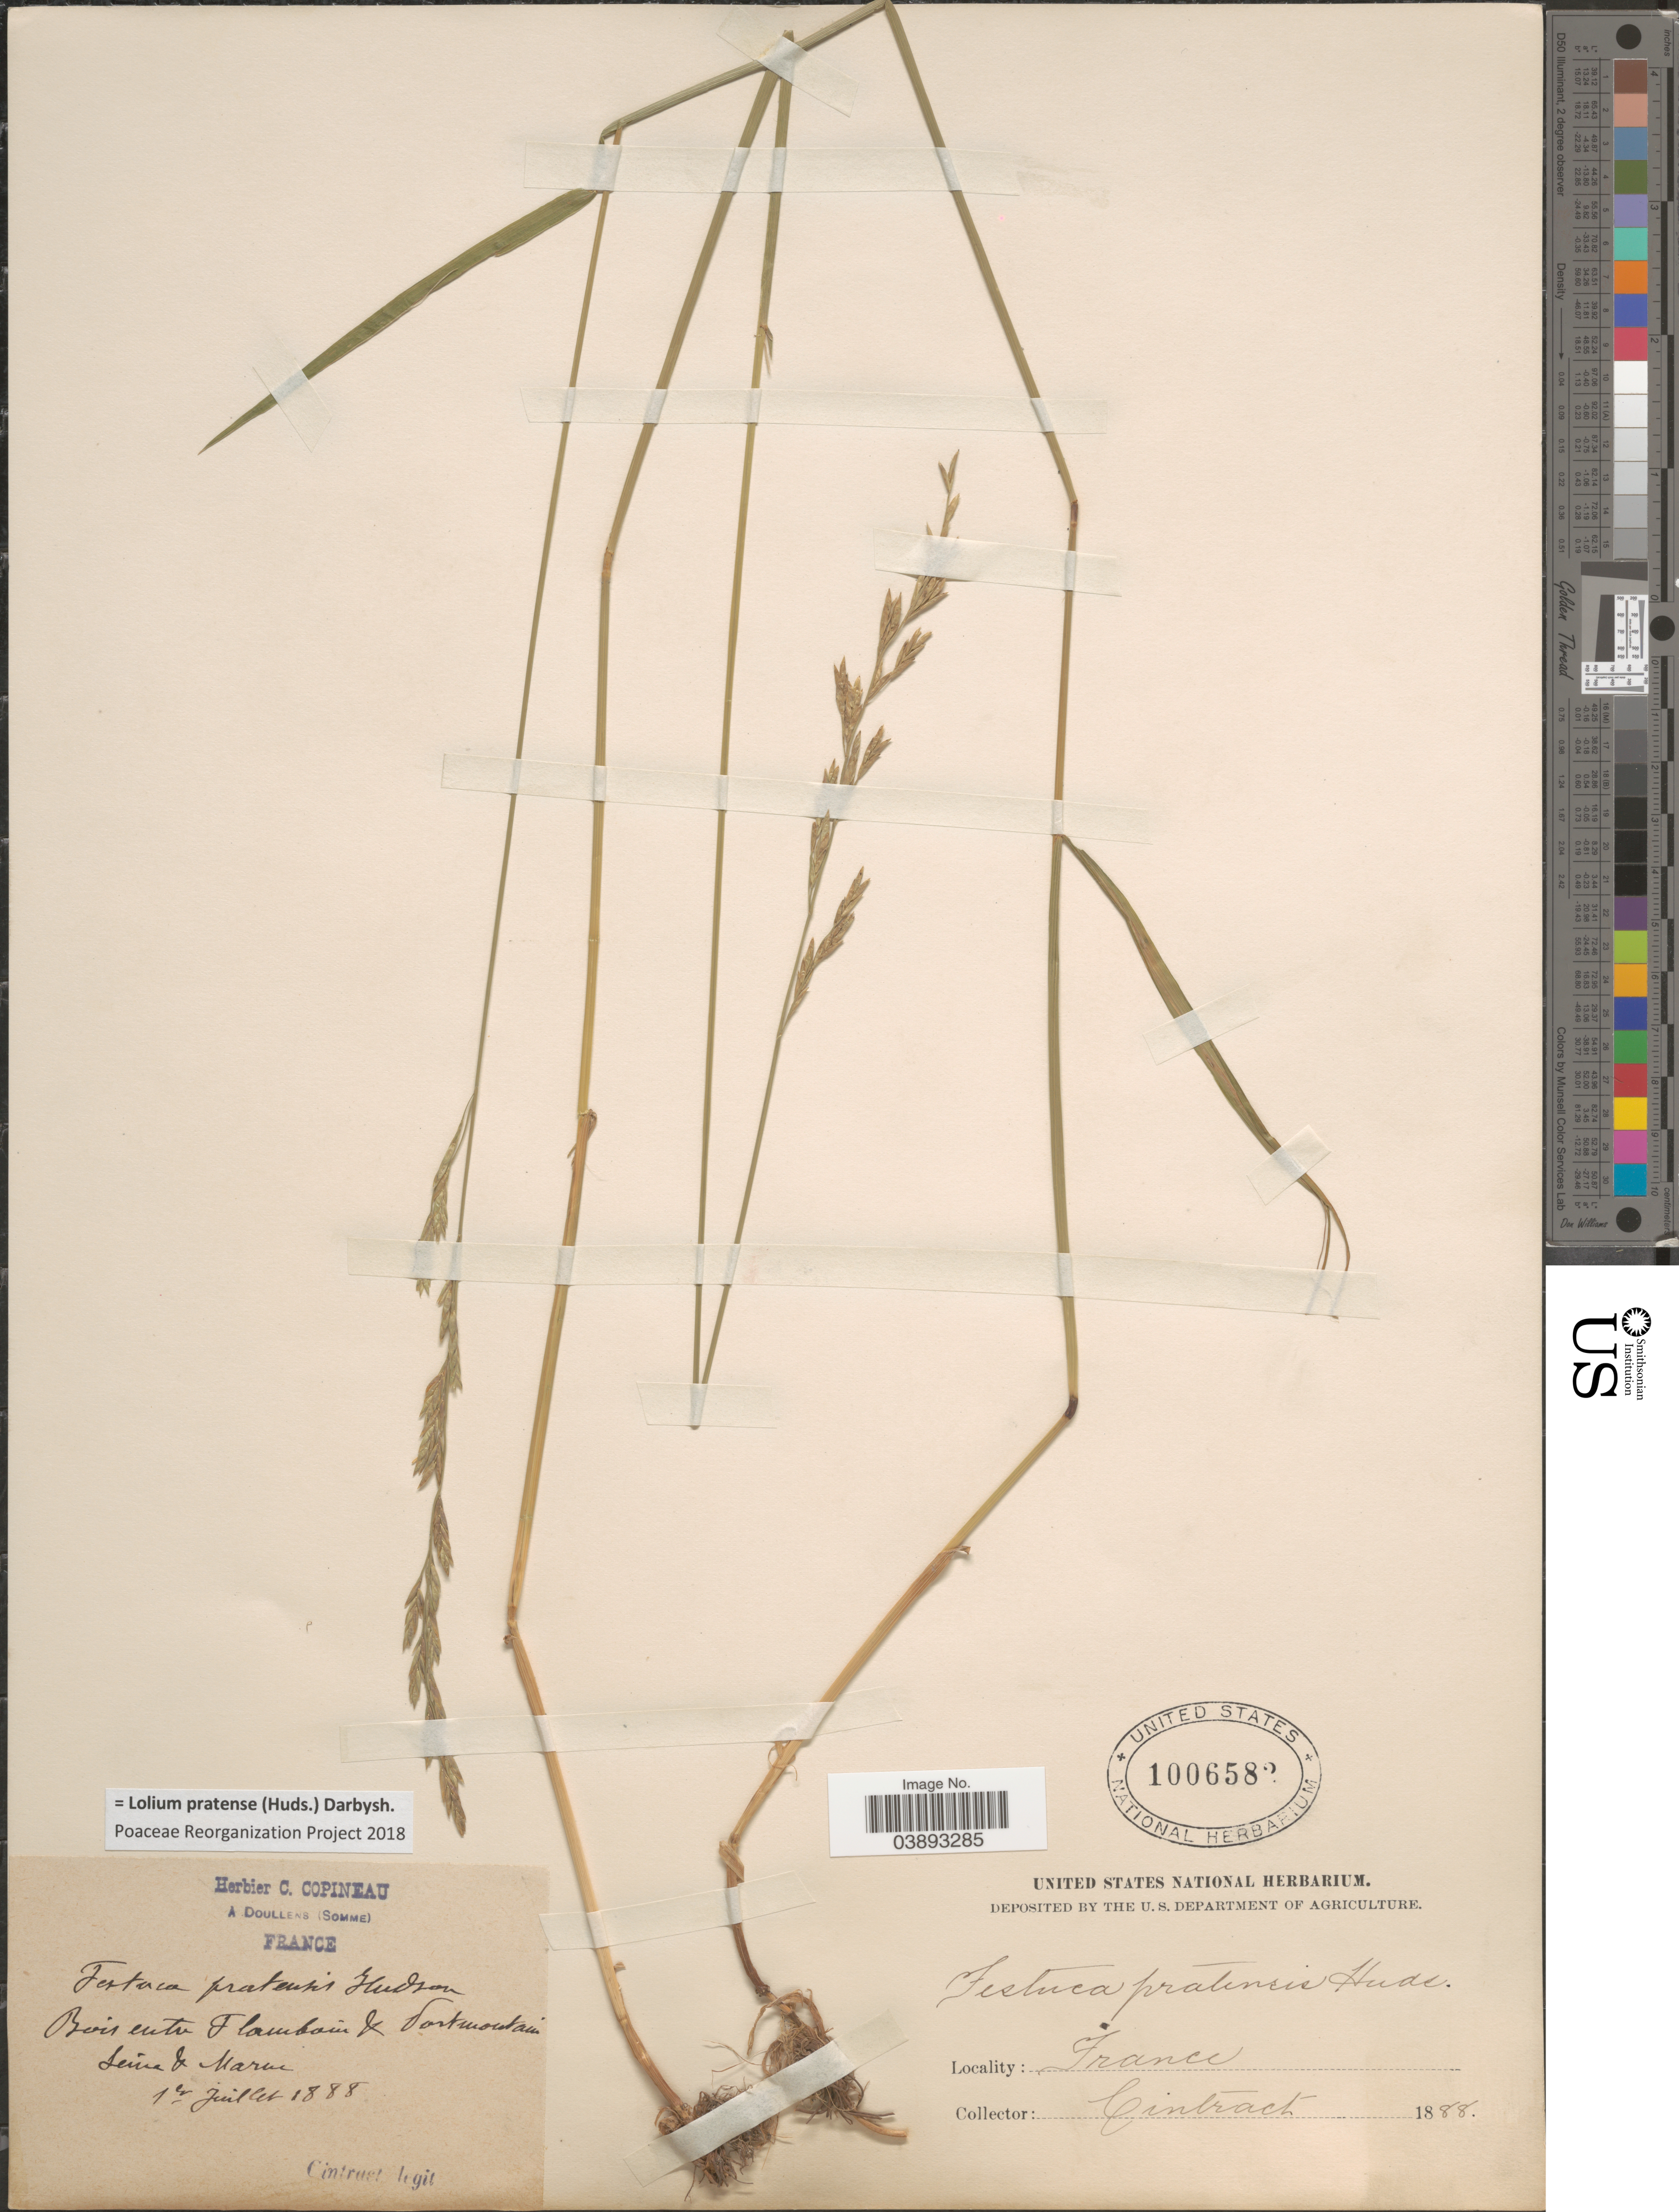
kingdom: Plantae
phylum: Tracheophyta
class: Liliopsida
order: Poales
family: Poaceae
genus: Lolium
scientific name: Lolium pratense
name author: (Huds.) Darbysh.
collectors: Cintract, --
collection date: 1888-07-01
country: France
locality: Bois entre Flamboin & Vort mountain Siene & Marne.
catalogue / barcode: US 1006582